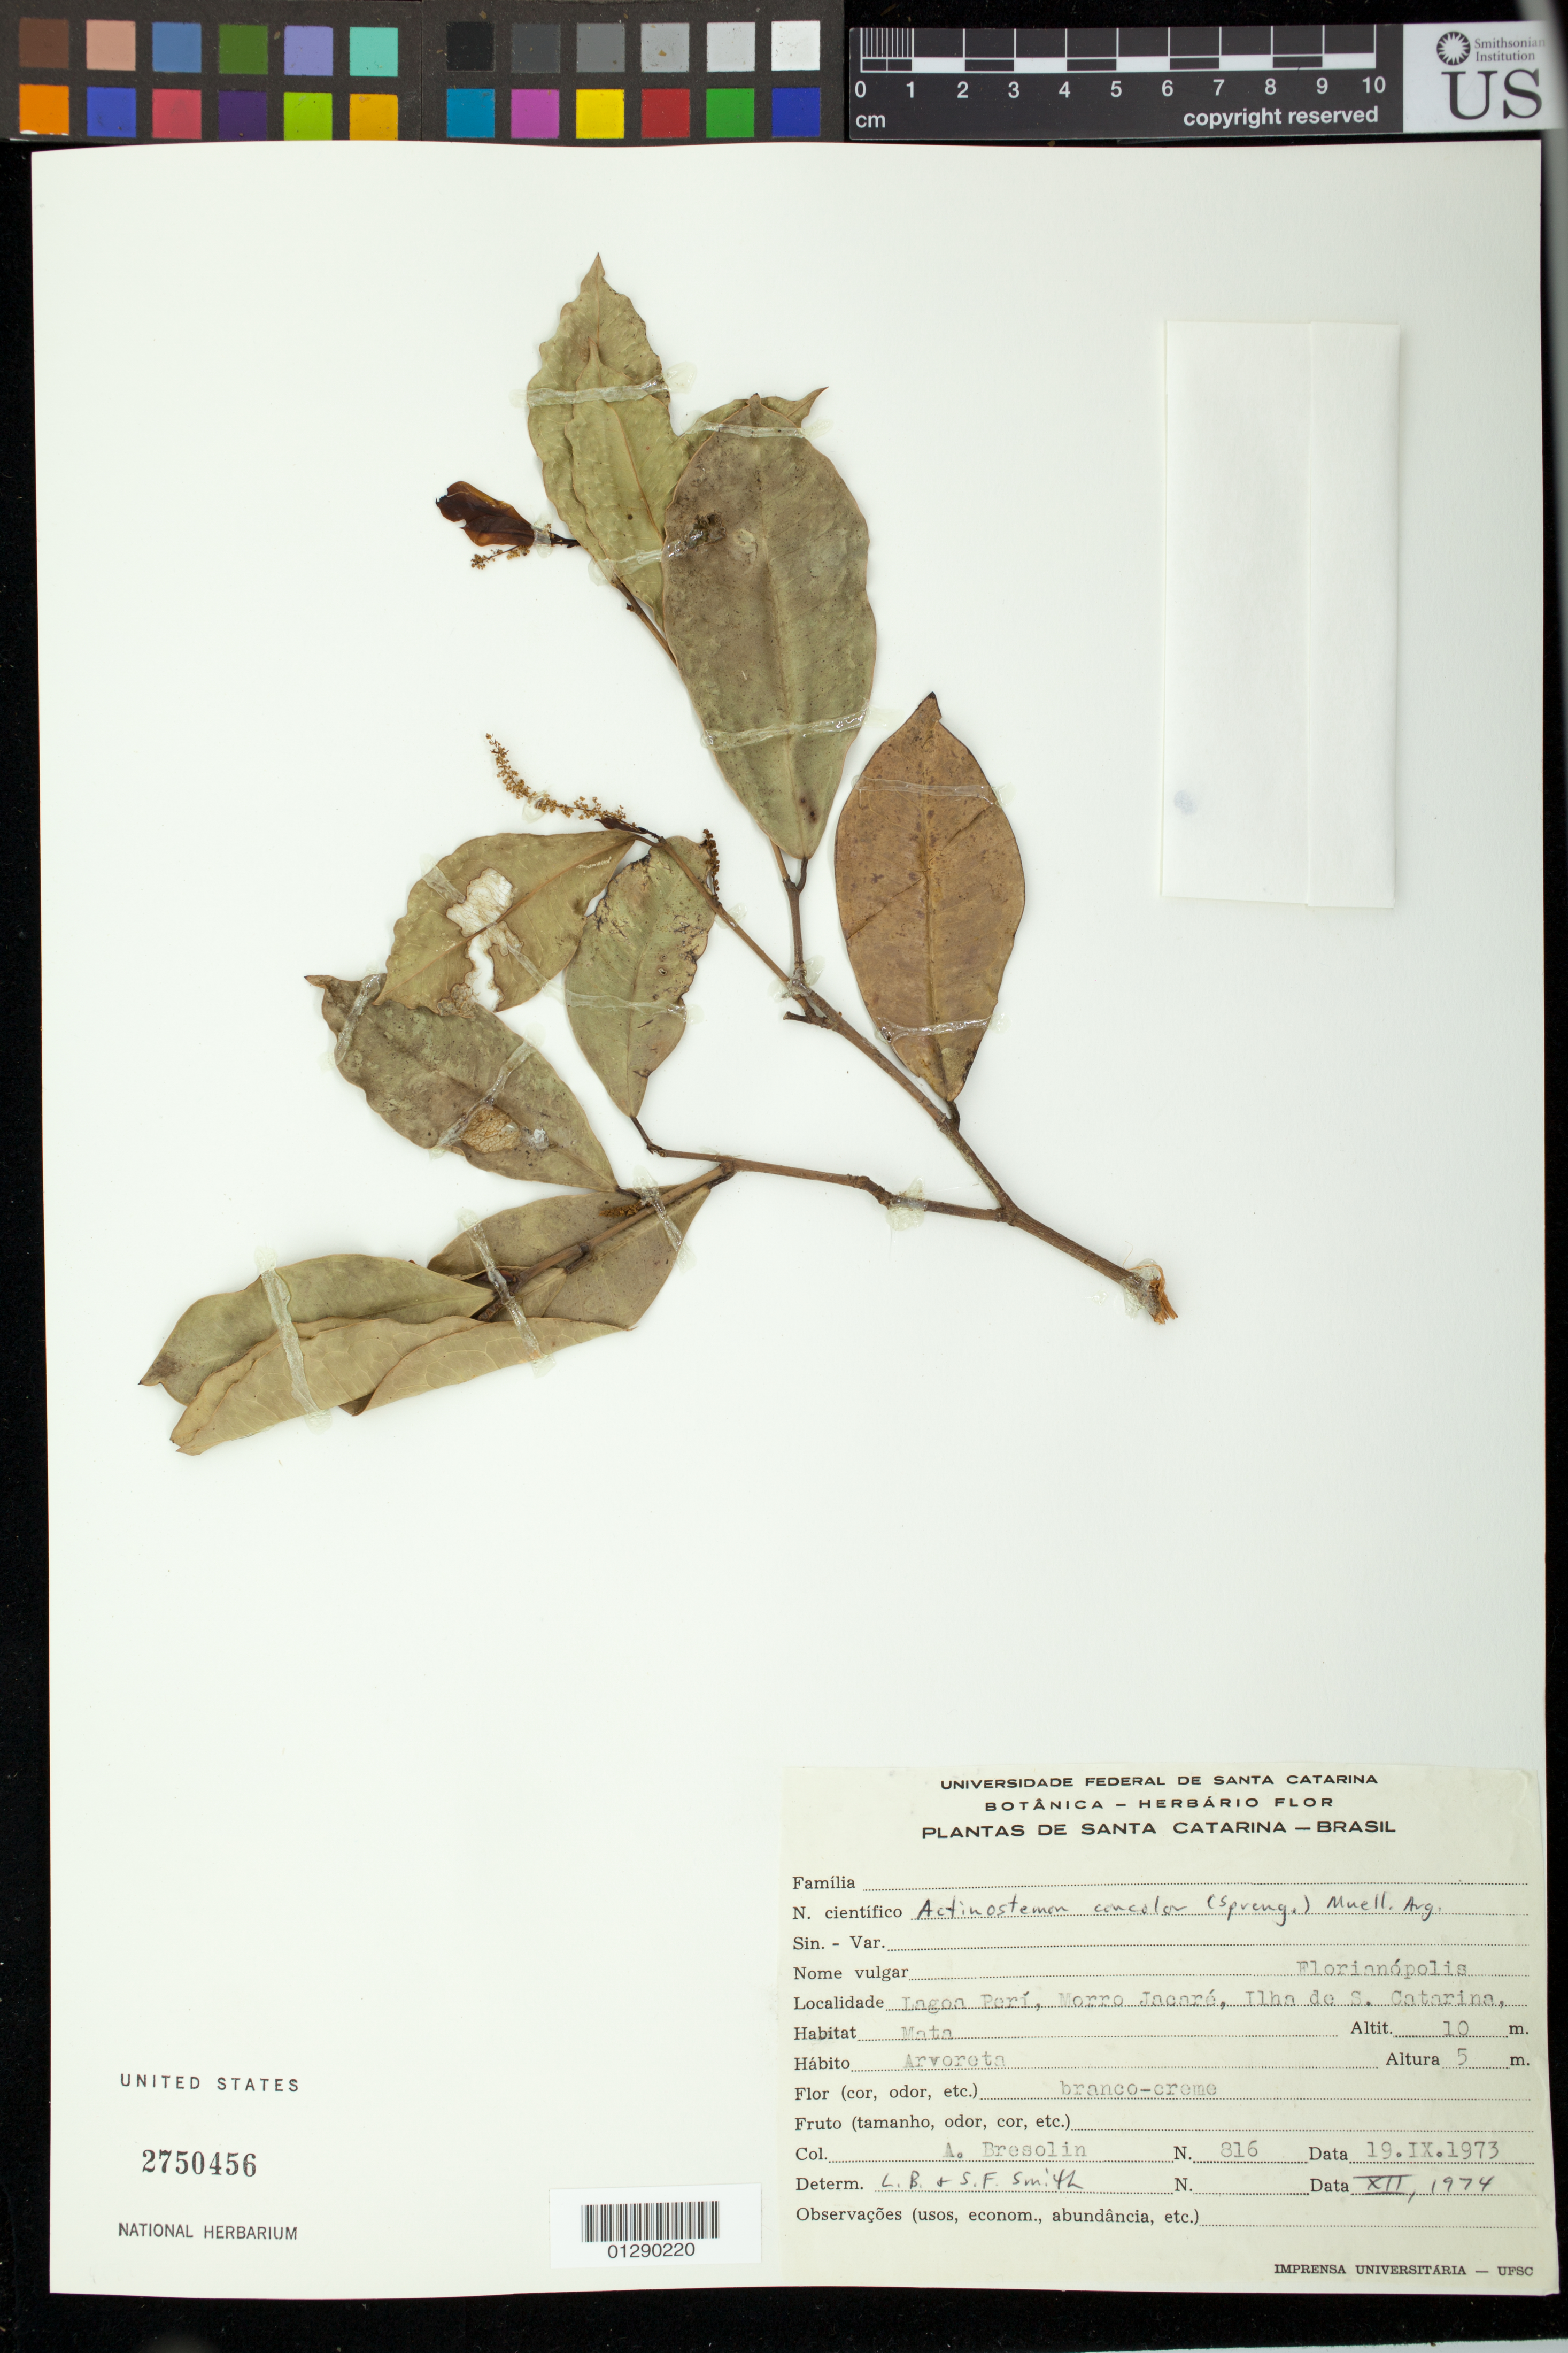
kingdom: Plantae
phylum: Tracheophyta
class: Magnoliopsida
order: Malpighiales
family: Euphorbiaceae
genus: Actinostemon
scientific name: Actinostemon concolor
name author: (Spreng.) Müll. Arg.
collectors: A. Bresolin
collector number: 816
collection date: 1973-09-19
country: Brazil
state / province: Santa Catarina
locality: Lagon Peri, Morro Jacare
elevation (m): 10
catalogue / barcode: US 2750456